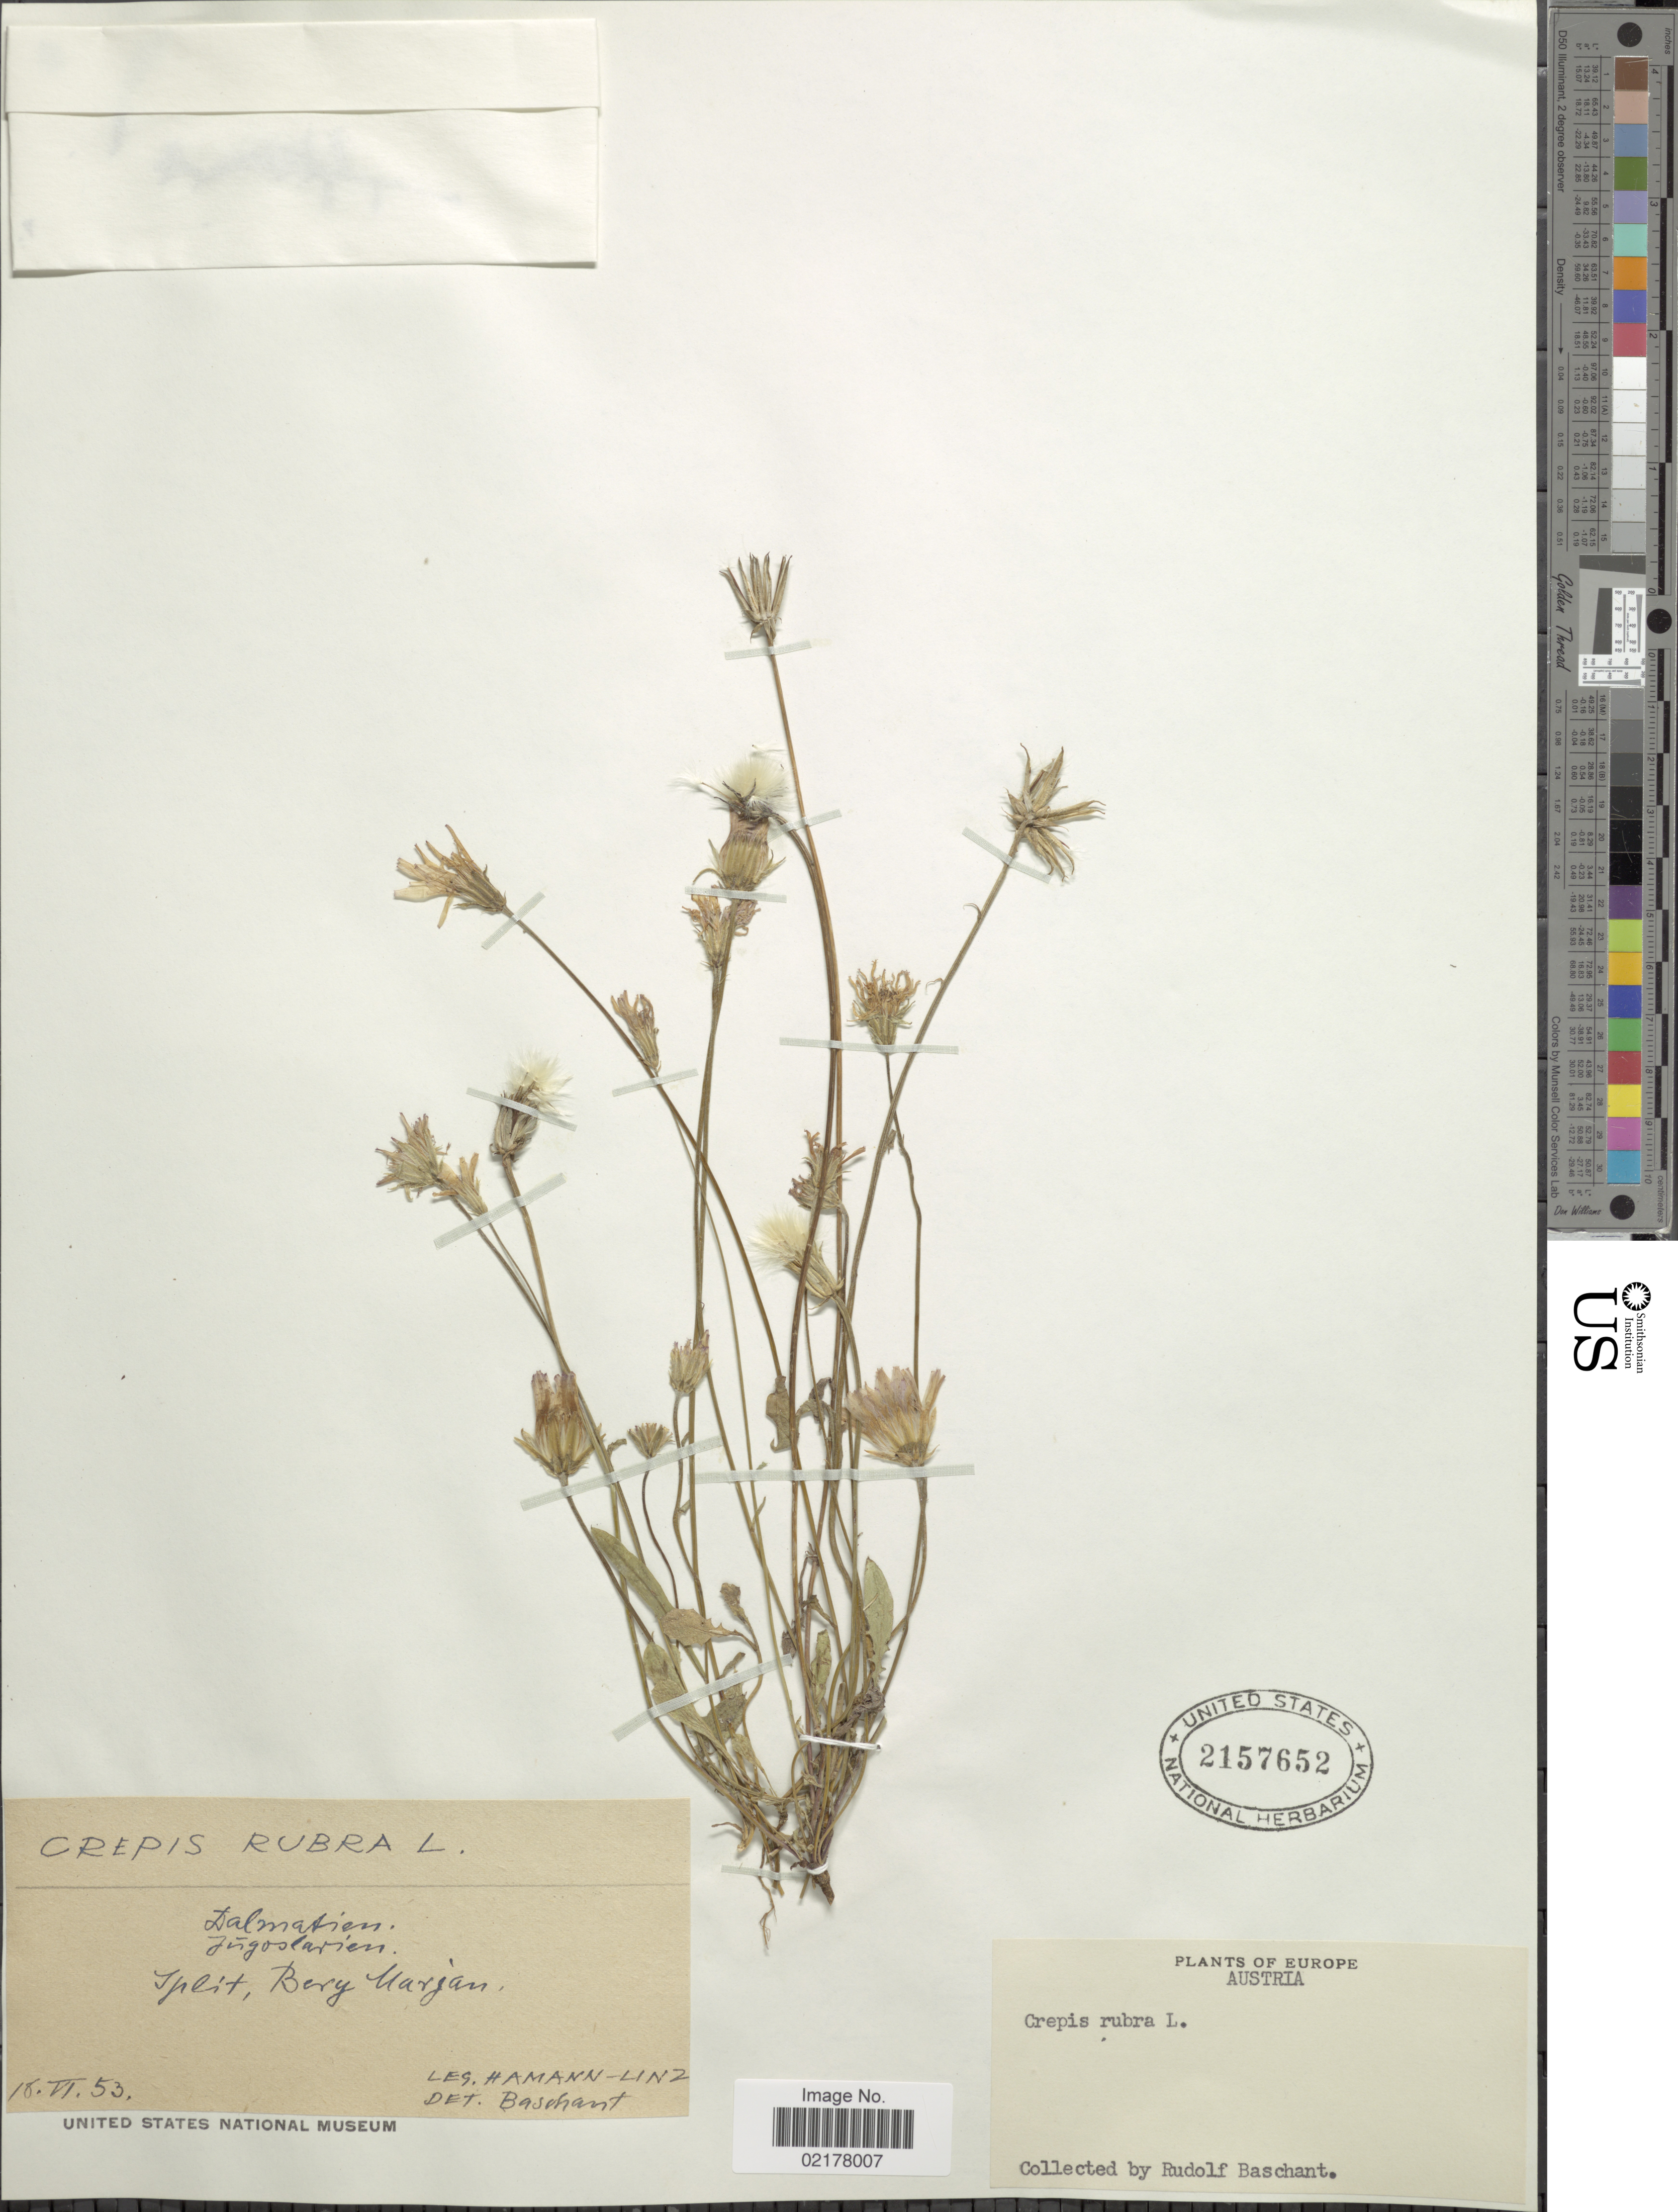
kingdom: Plantae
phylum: Tracheophyta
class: Magnoliopsida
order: Asterales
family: Asteraceae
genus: Crepis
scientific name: Crepis rubra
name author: L.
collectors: -. Hamman & Linz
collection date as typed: Transcribed d/m/y: 16/6/53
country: Austria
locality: Austria. Dalmatien. Jugoslavien. Split, Berg Marjan [unsure placement]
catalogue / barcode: US 2157652